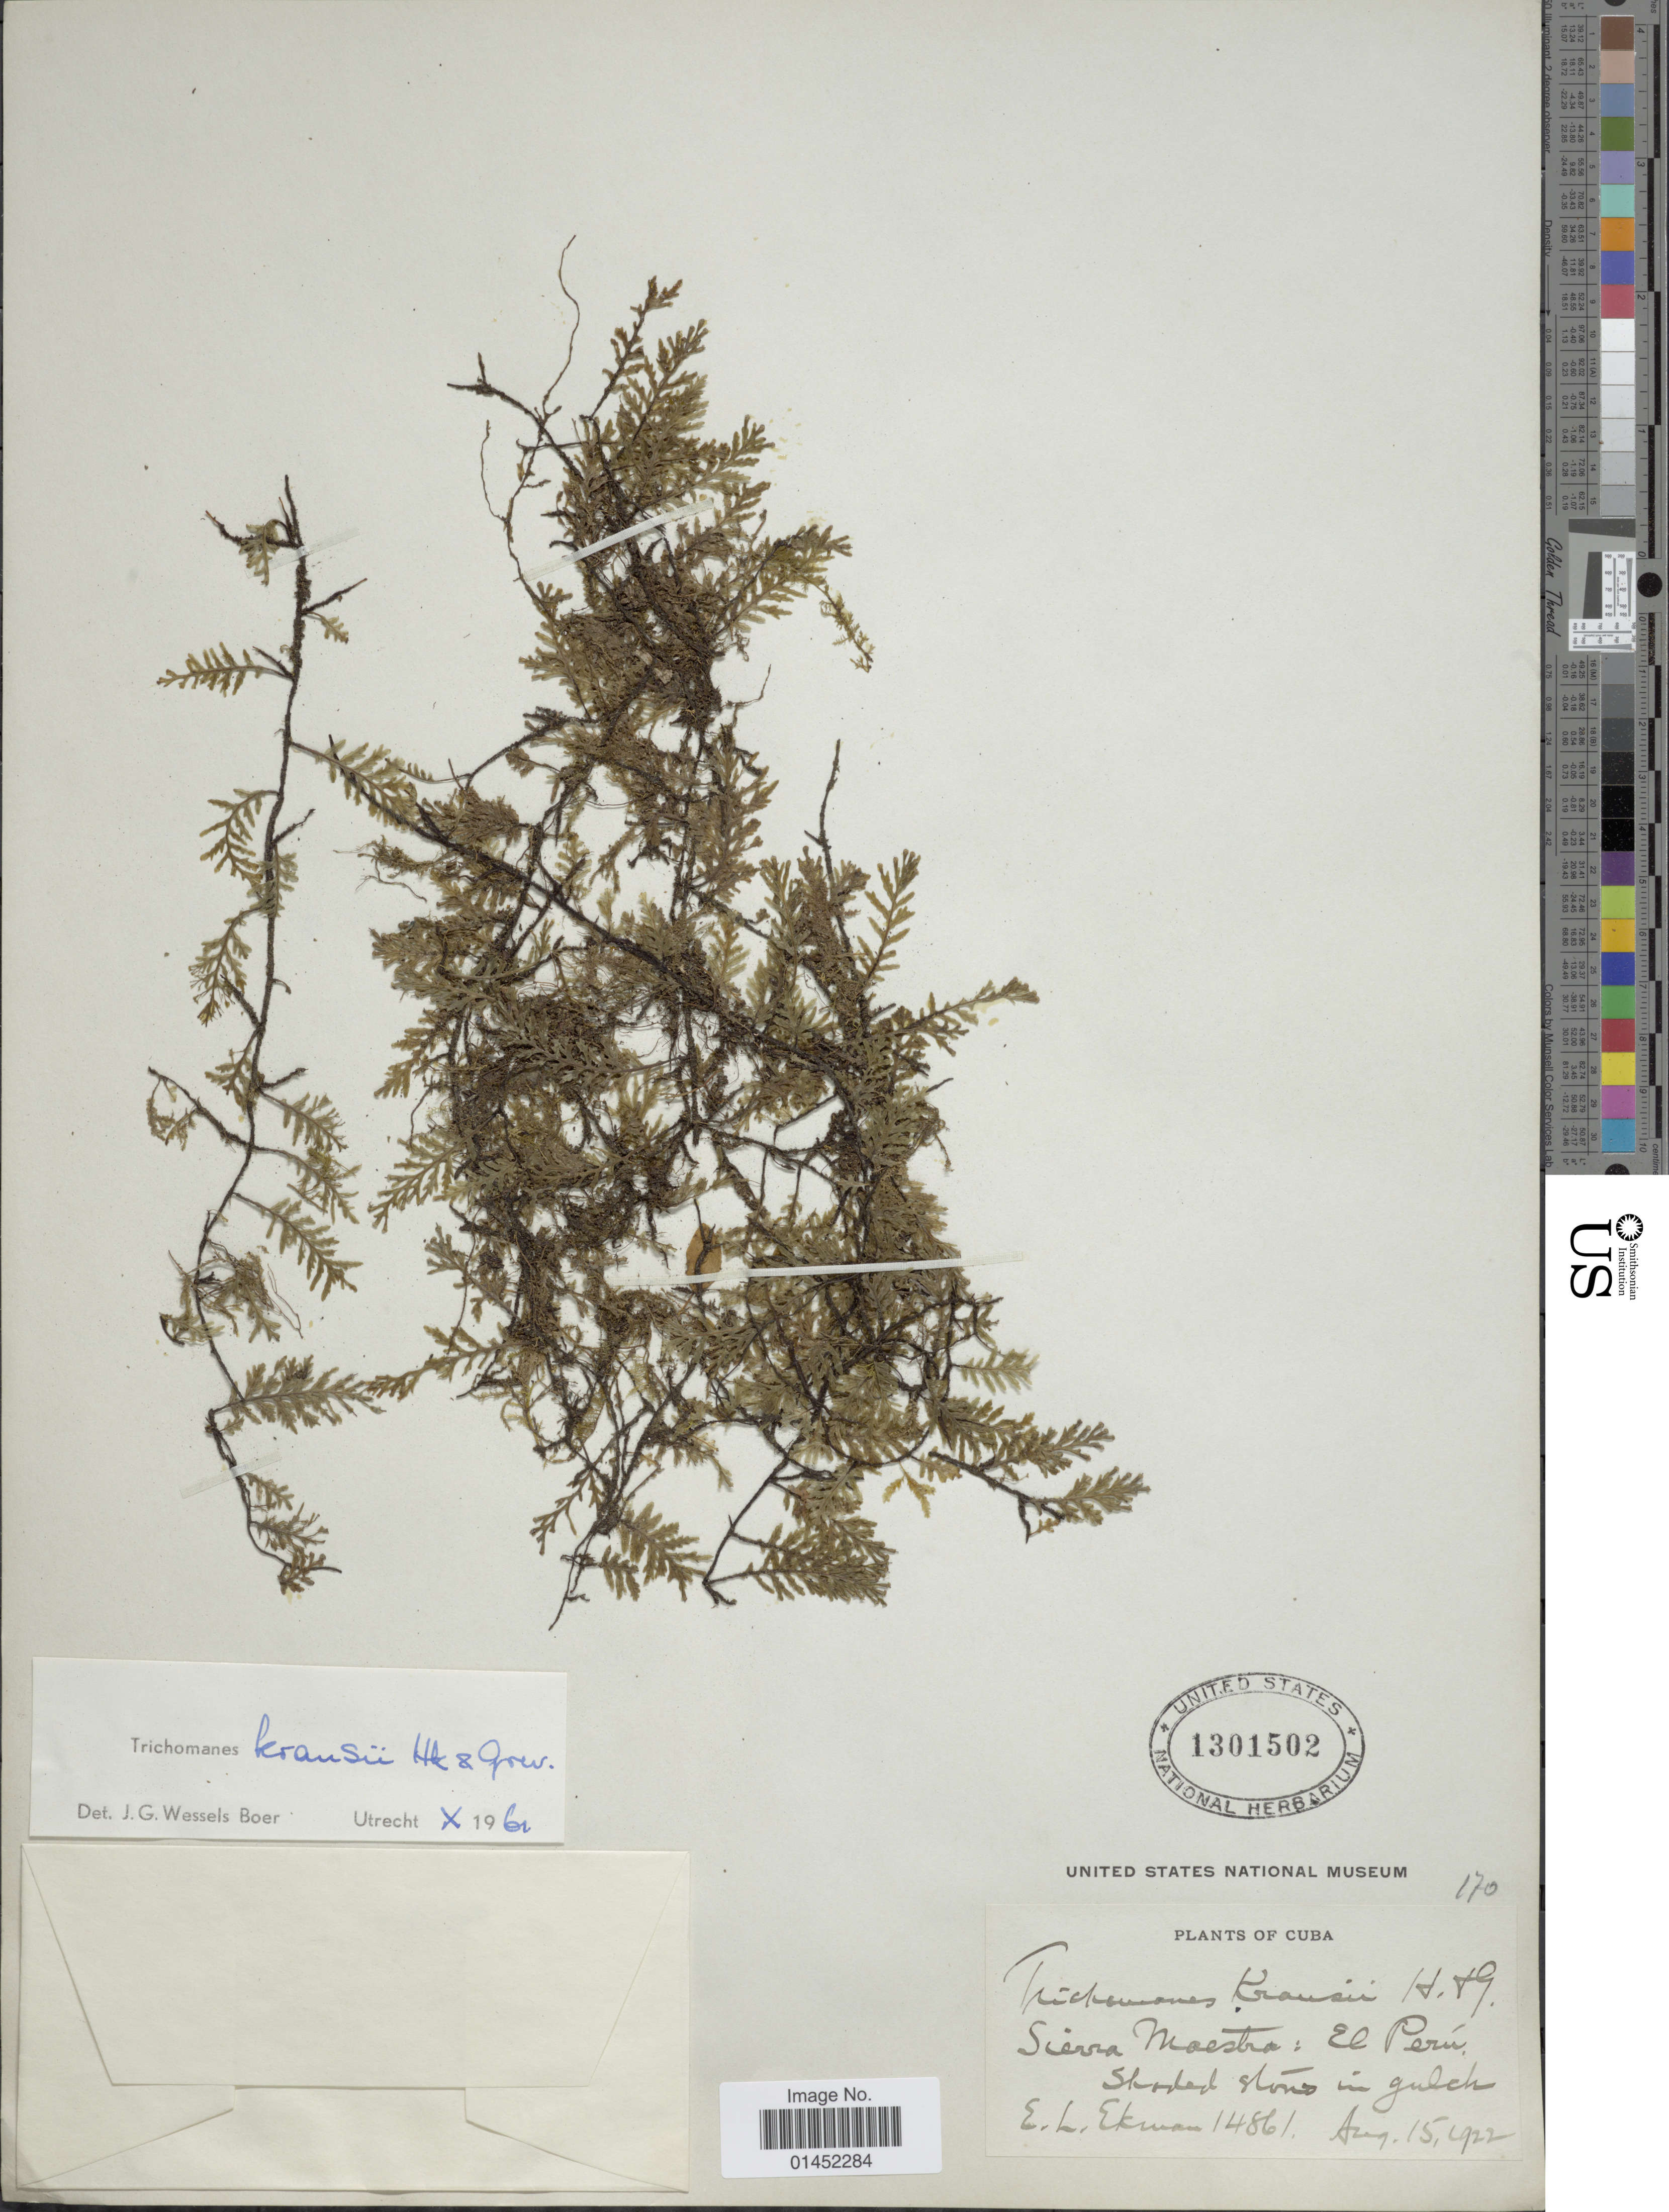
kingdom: Plantae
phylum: Tracheophyta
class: Polypodiopsida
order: Hymenophyllales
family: Hymenophyllaceae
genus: Didymoglossum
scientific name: Didymoglossum kraussii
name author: (Hook. & Grev.) C. Presl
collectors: E. L. Ekman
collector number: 14861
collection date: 1922-08-15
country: Cuba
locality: Sierra Maestra: El Perú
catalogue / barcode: US 1301502